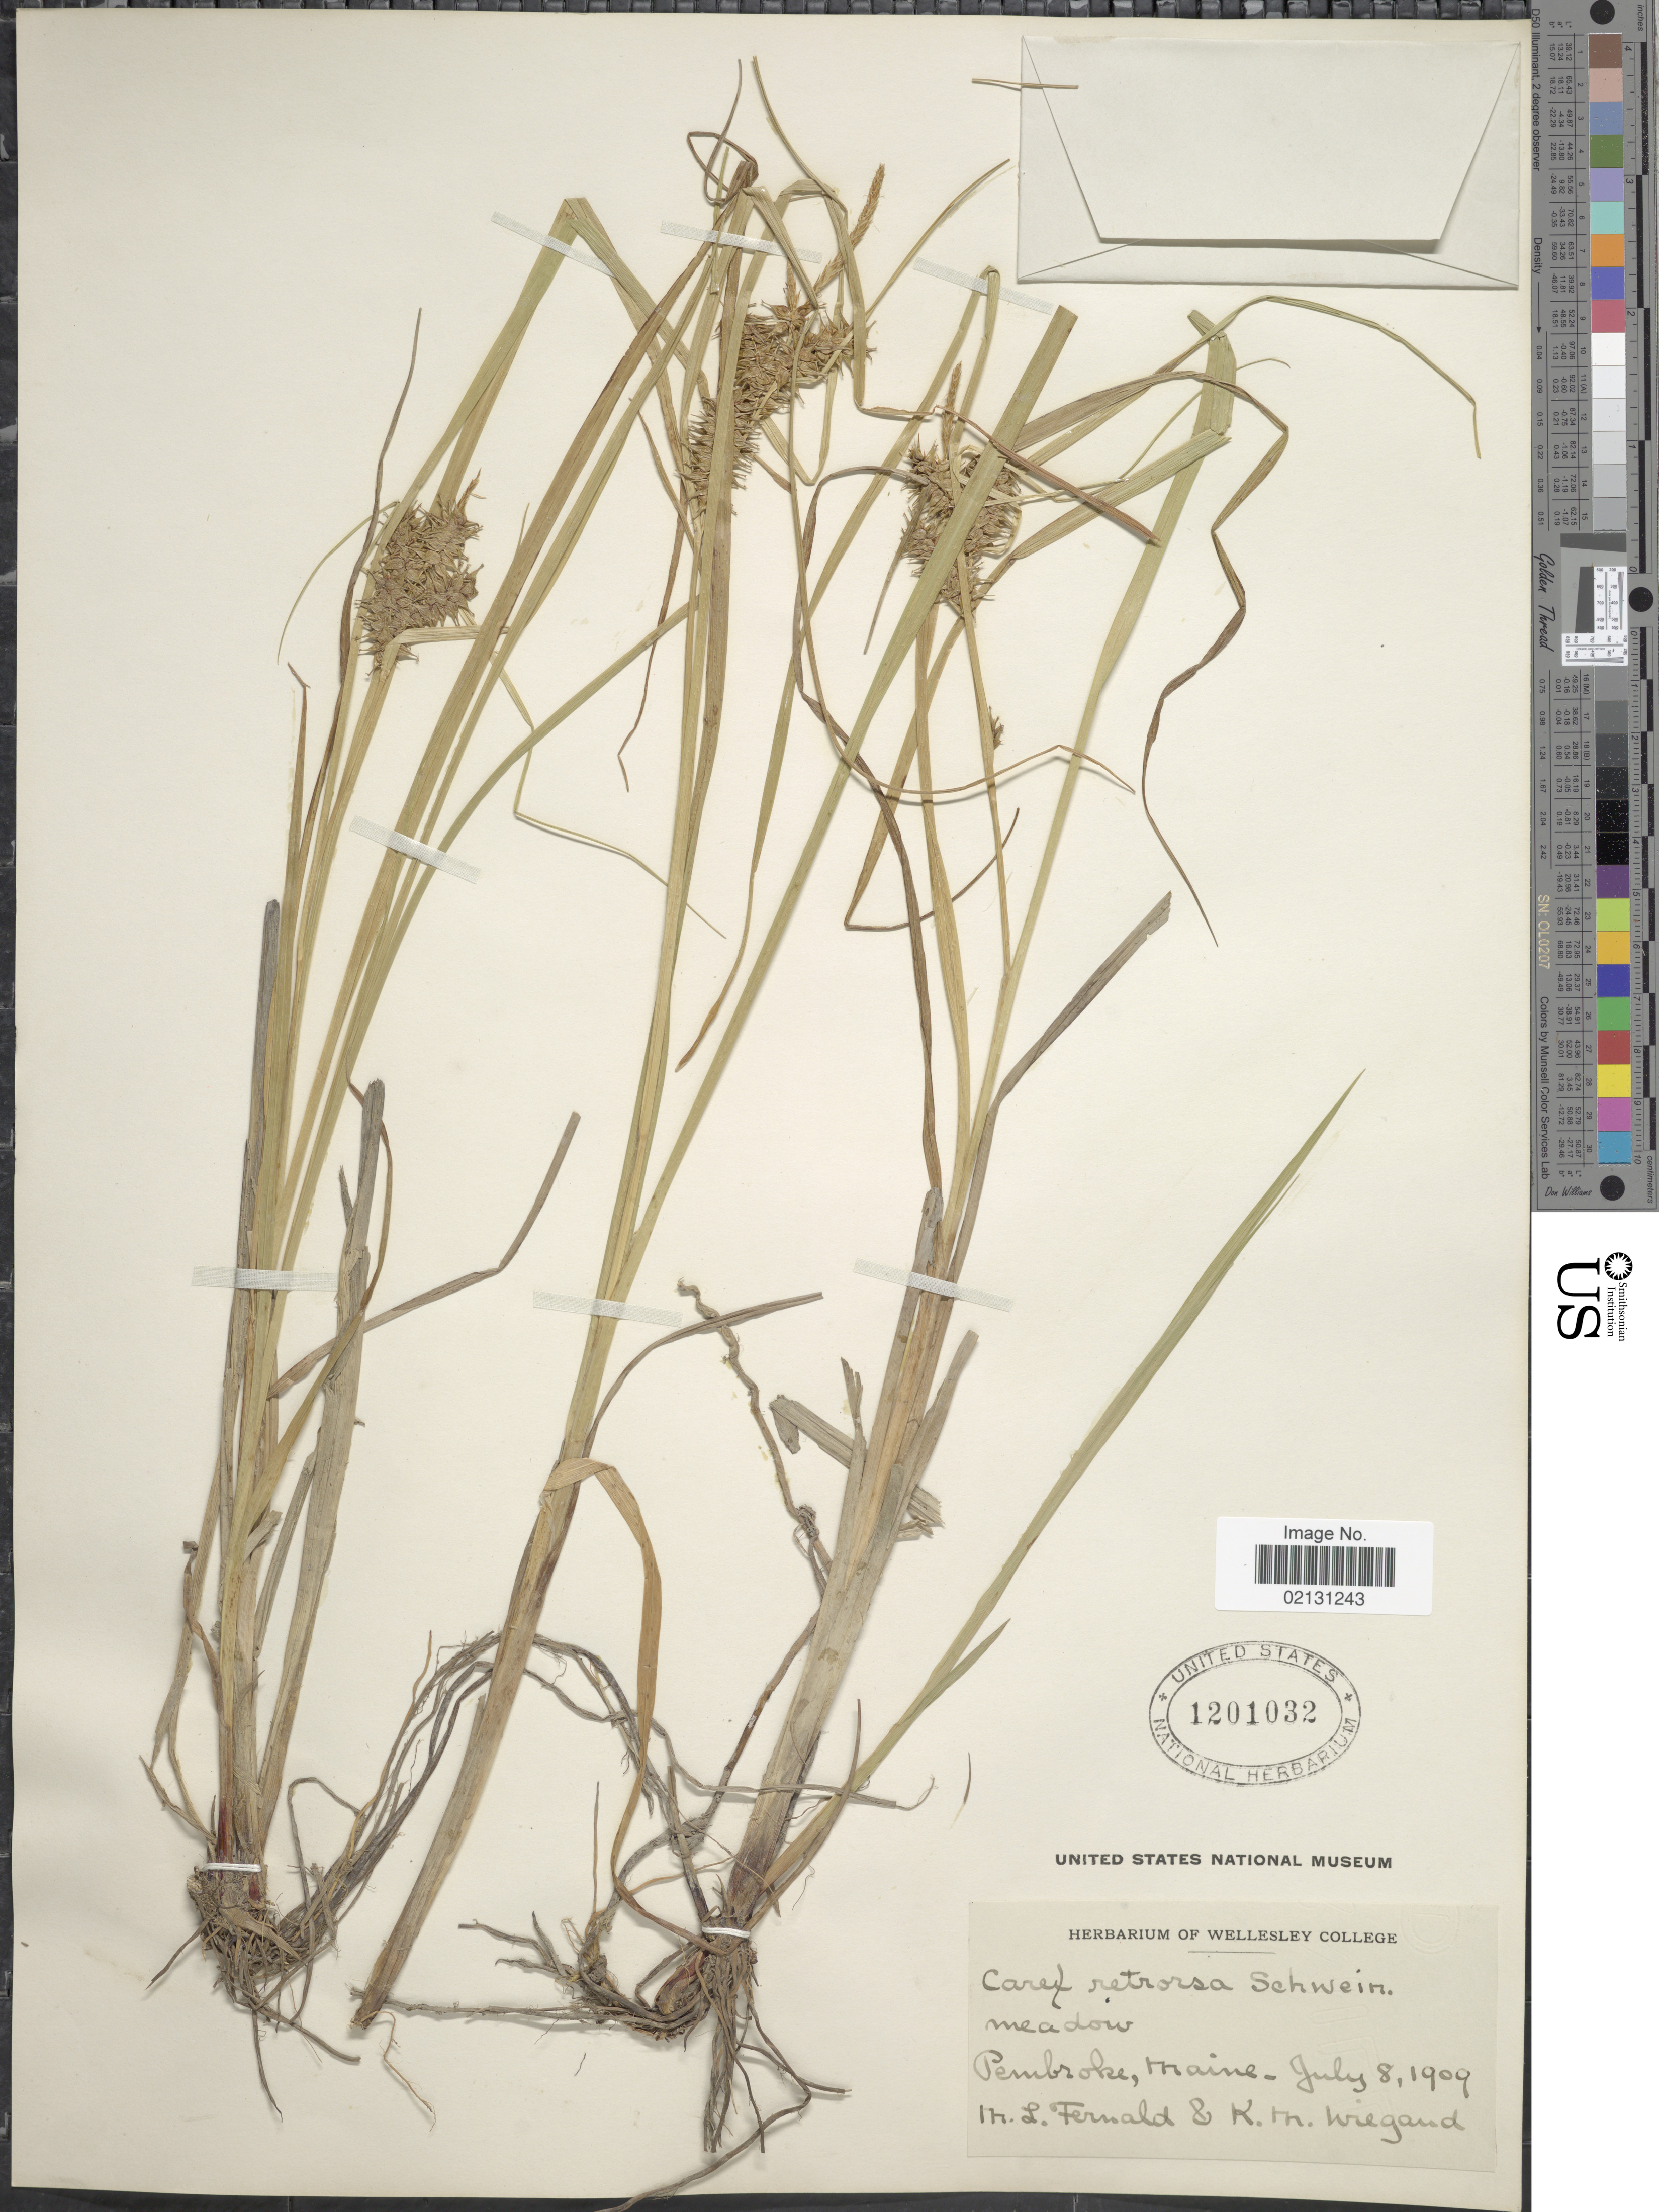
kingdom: Plantae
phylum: Tracheophyta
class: Liliopsida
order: Poales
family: Cyperaceae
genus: Carex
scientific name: Carex retrorsa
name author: Schwein.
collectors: M. L. Fernald & K. M. Wiegand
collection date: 1909-07-08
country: United States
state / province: Maine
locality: Meadow, Pembroke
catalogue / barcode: US 1201032